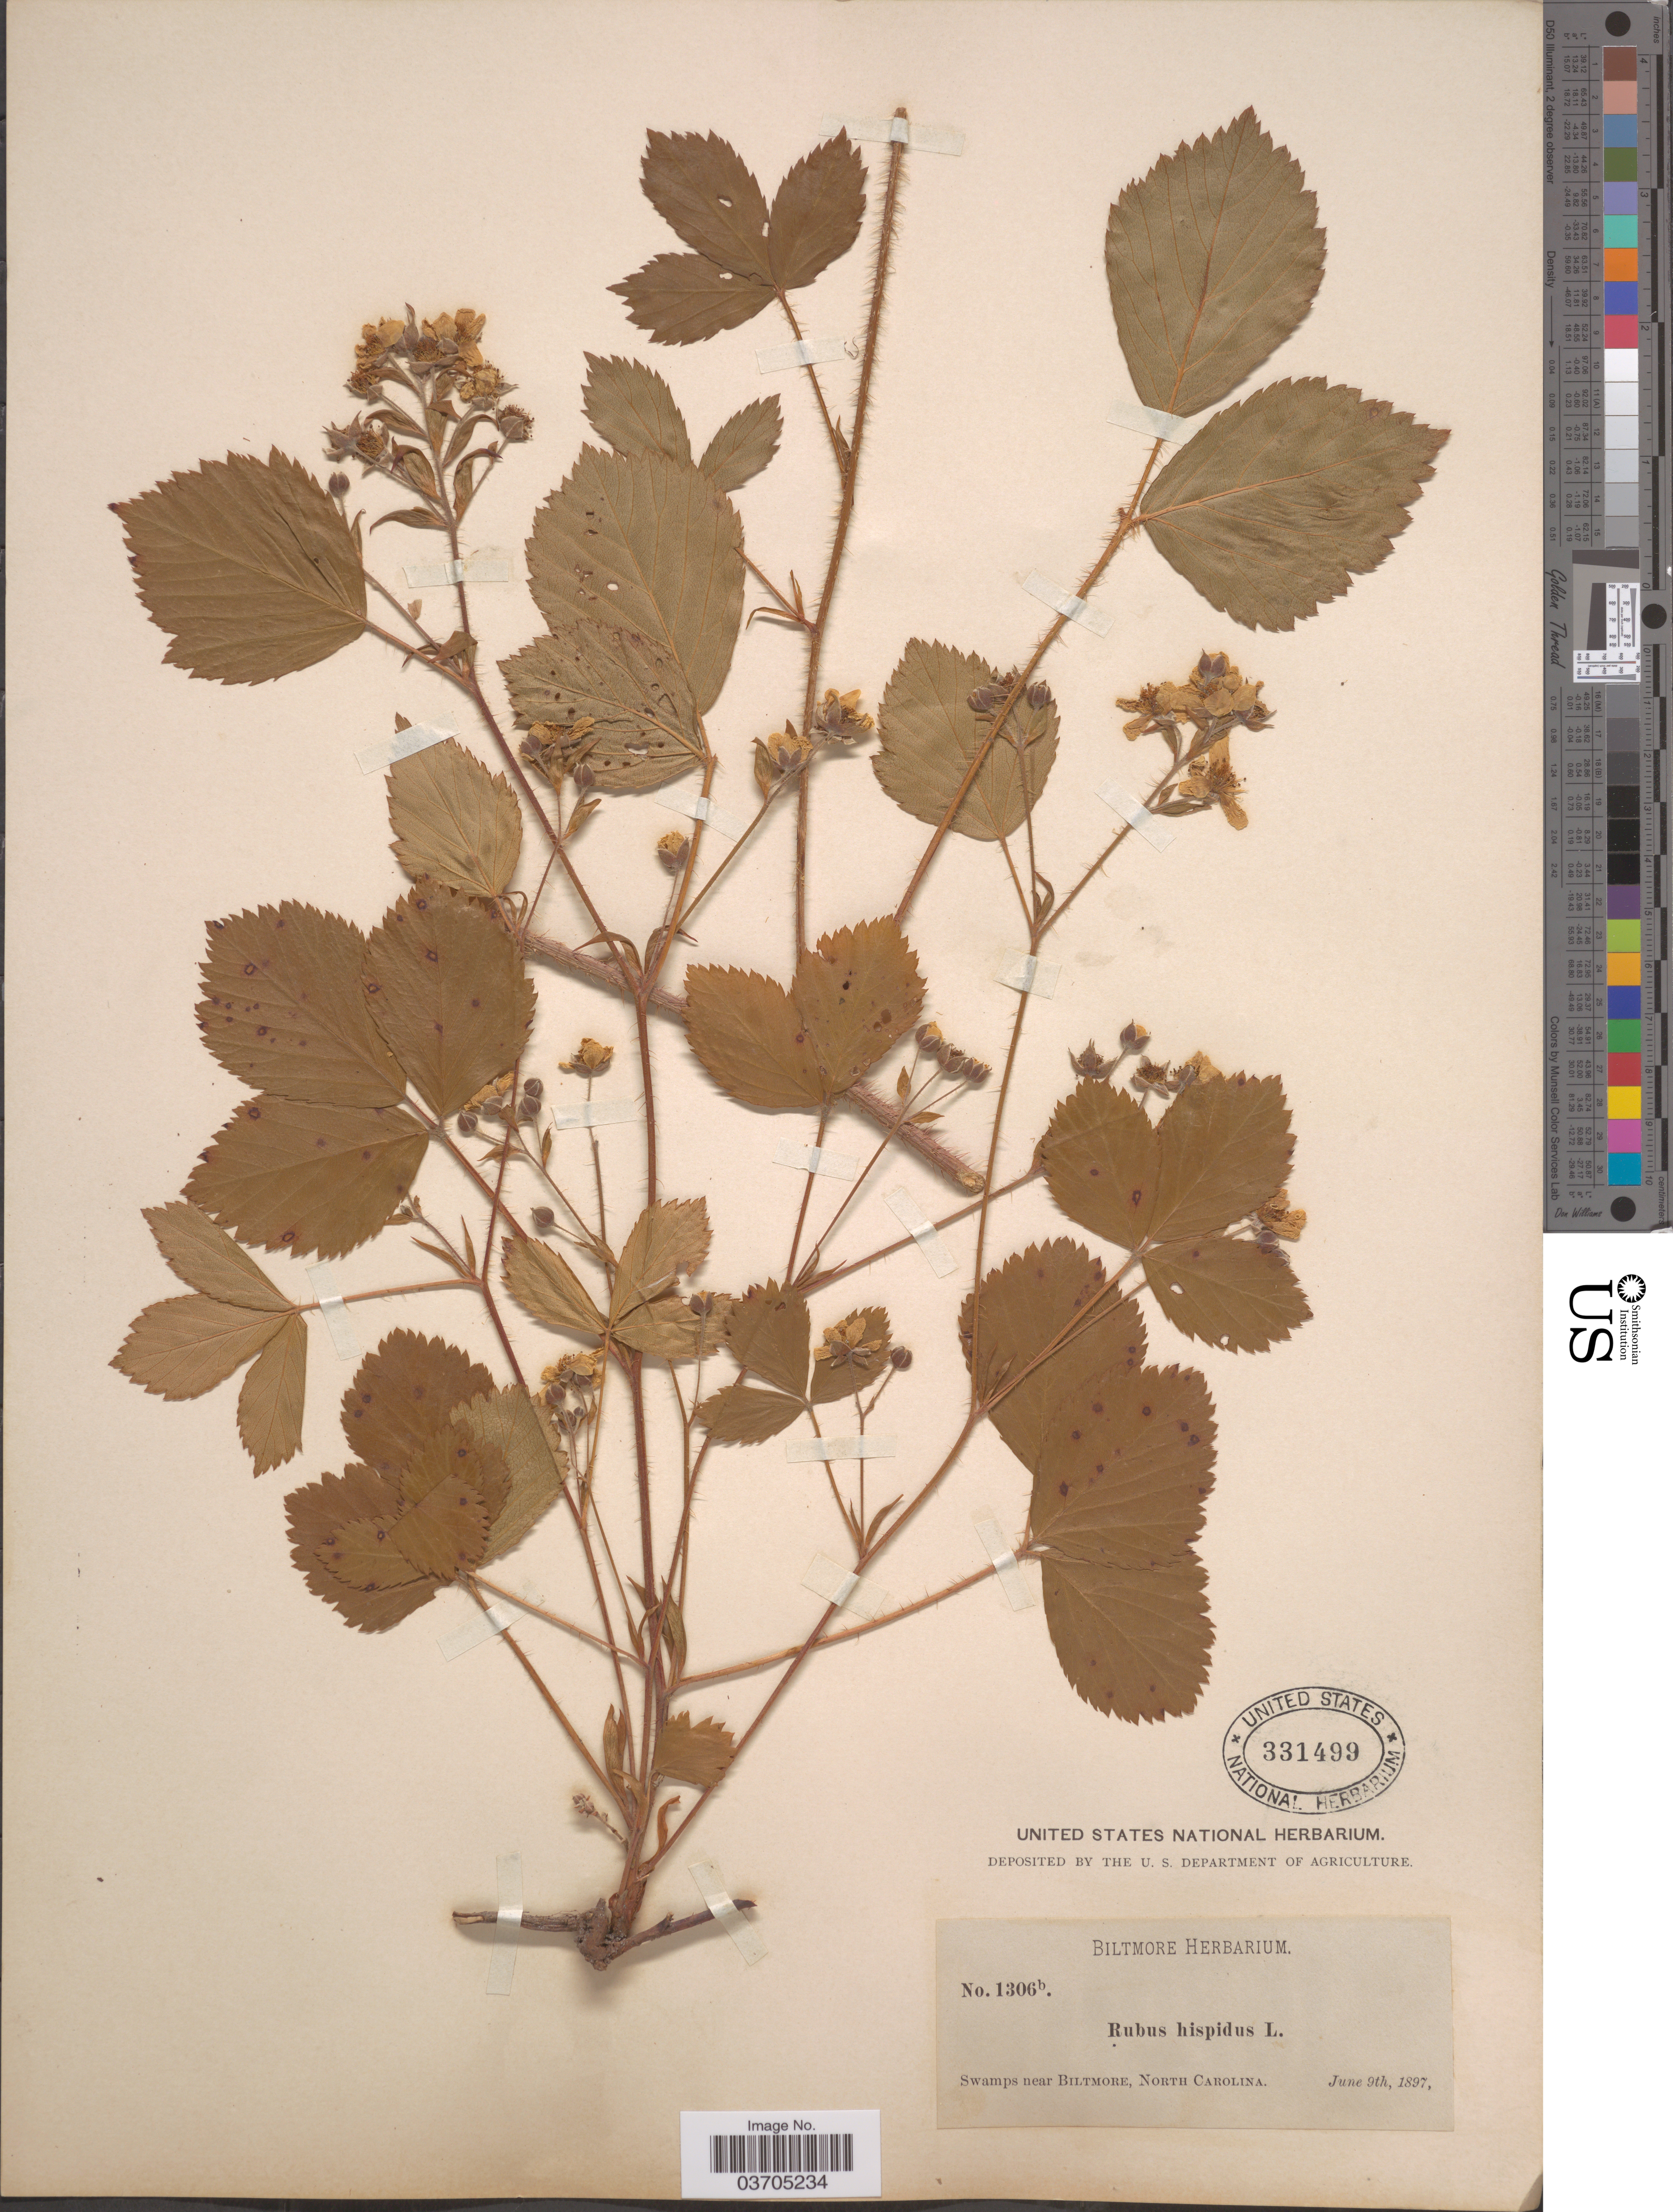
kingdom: Plantae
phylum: Tracheophyta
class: Magnoliopsida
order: Rosales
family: Rosaceae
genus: Rubus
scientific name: Rubus hispidus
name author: L.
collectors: ex herb. Biltmore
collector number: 1306b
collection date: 1897-06-09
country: United States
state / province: North Carolina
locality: Swamps near Biltmore.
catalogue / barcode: US 331499